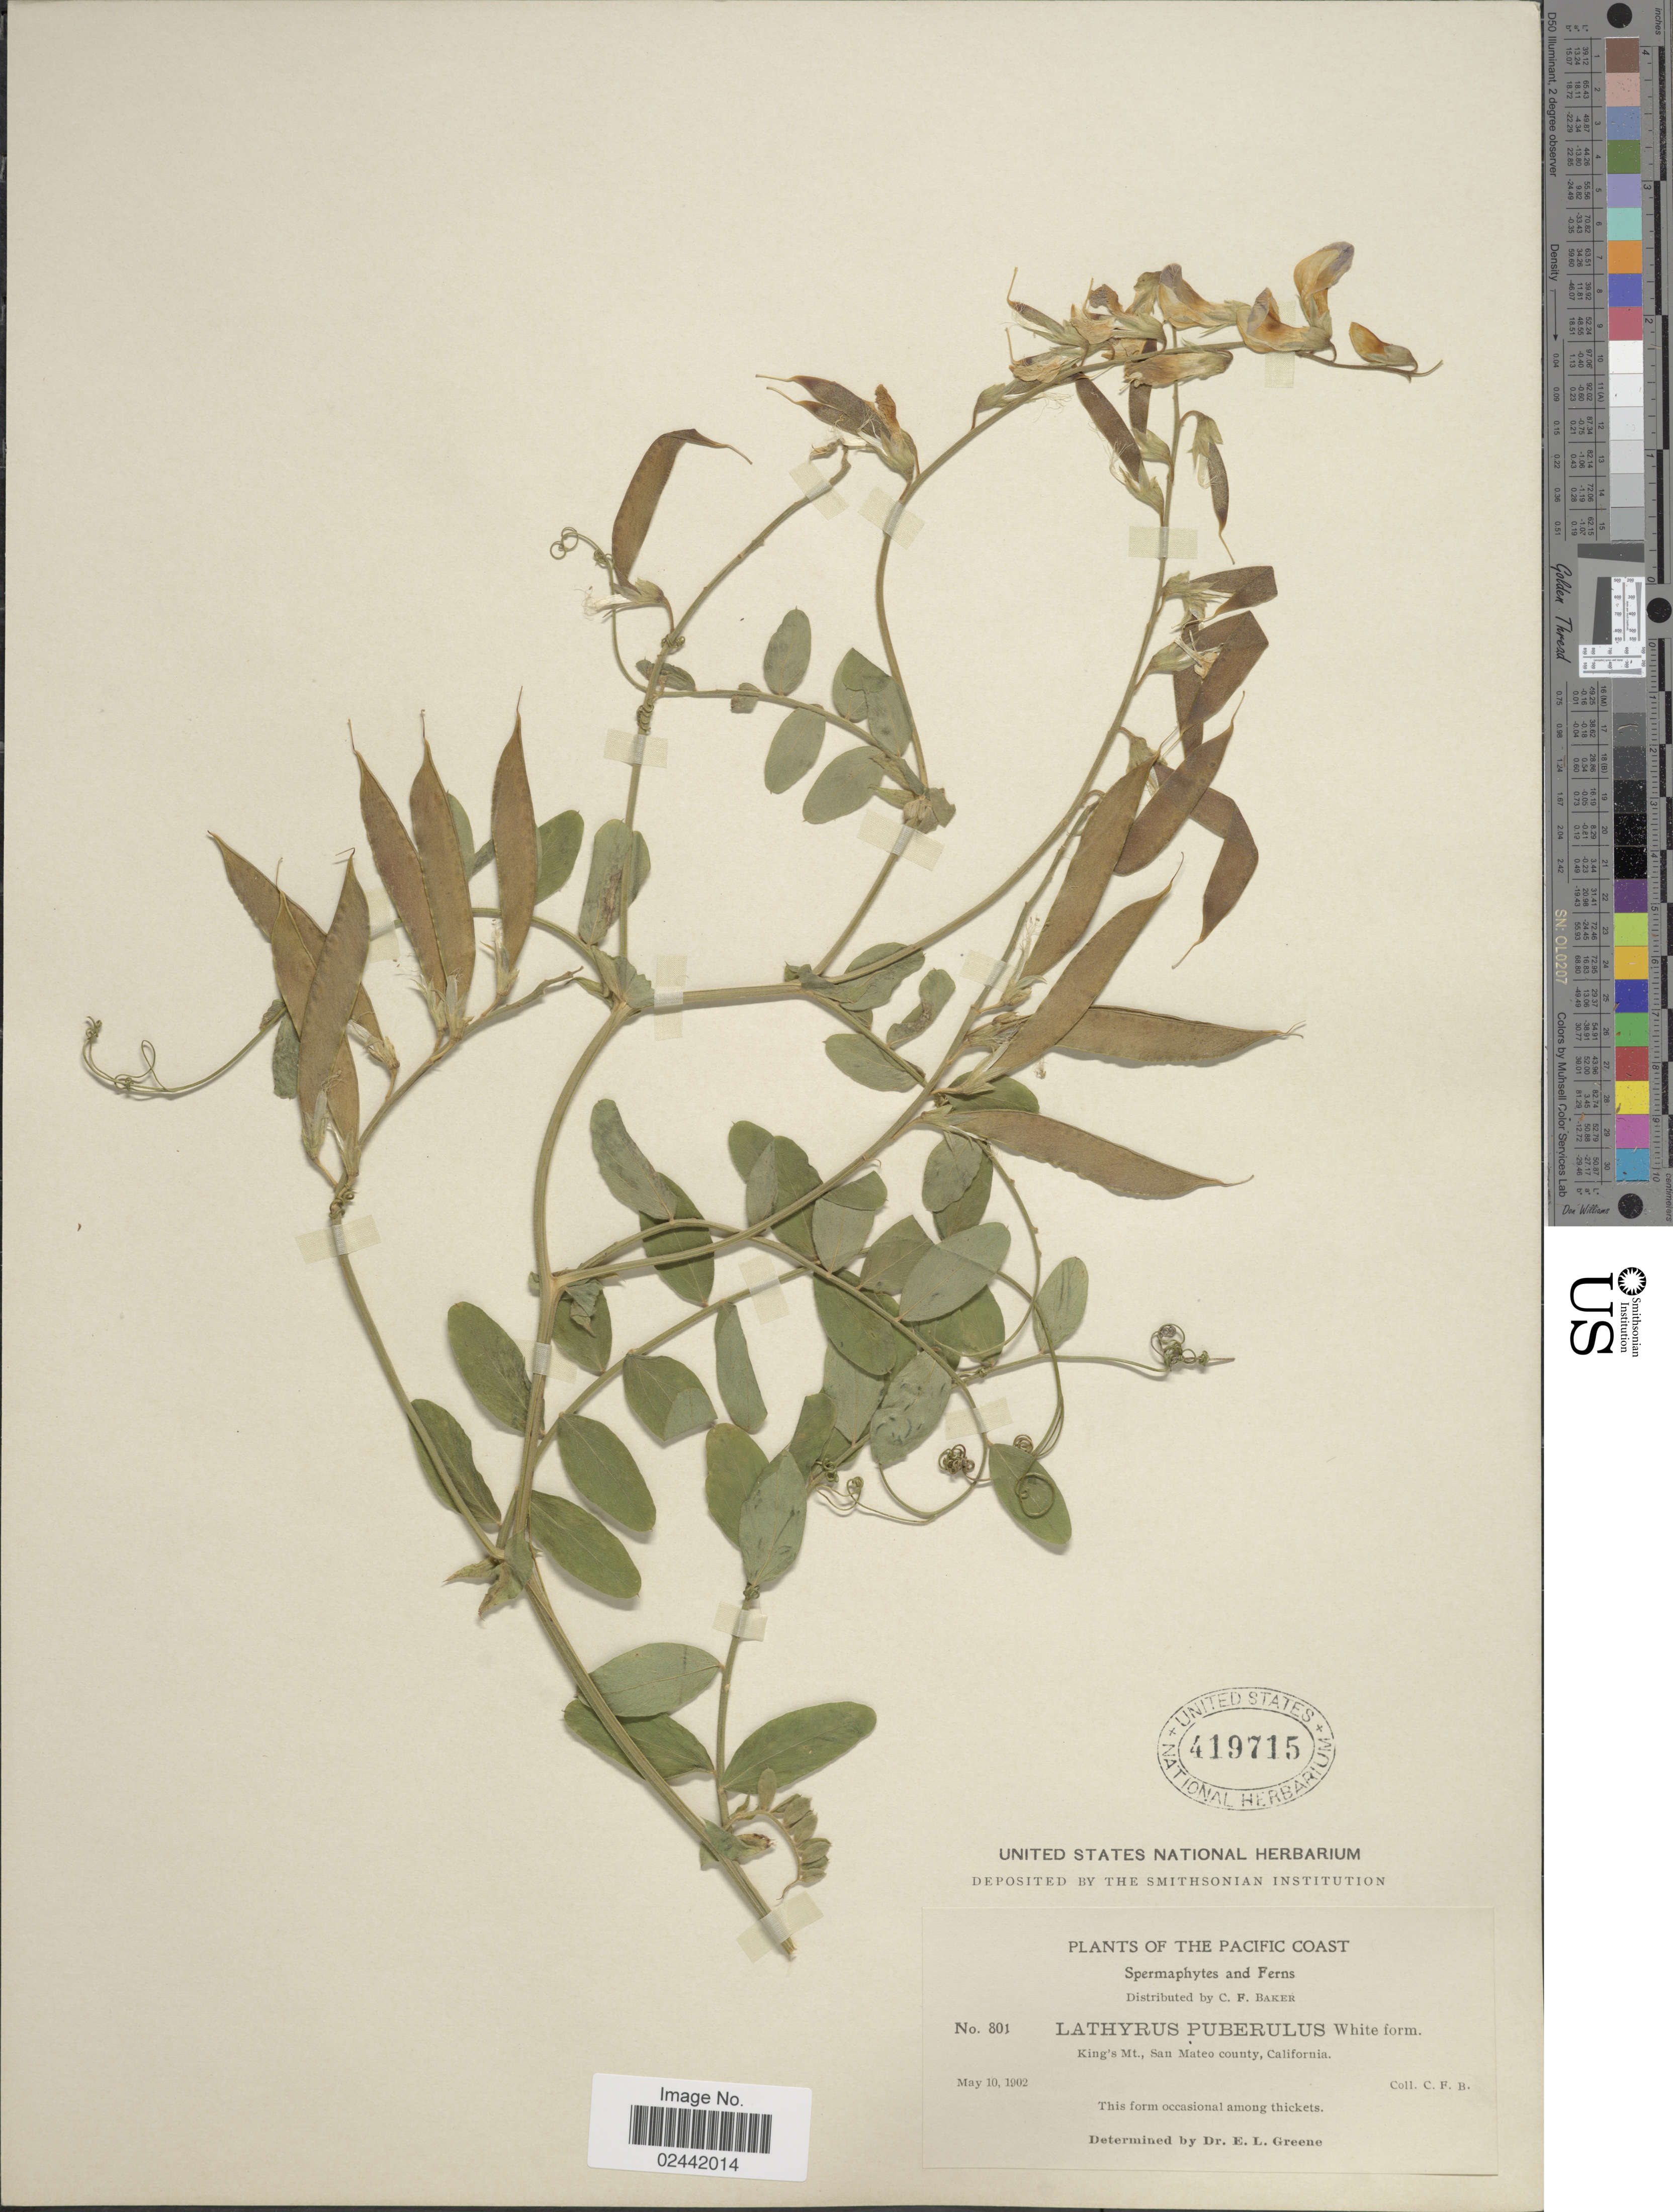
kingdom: Plantae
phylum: Tracheophyta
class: Magnoliopsida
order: Fabales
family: Fabaceae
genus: Lathyrus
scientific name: Lathyrus violaceus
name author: Greene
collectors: C. F. Baker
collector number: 801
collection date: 1902-05-10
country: United States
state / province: California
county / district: San Mateo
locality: Pacific Coast. King's Mt., San Mateo county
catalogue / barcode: US 419715